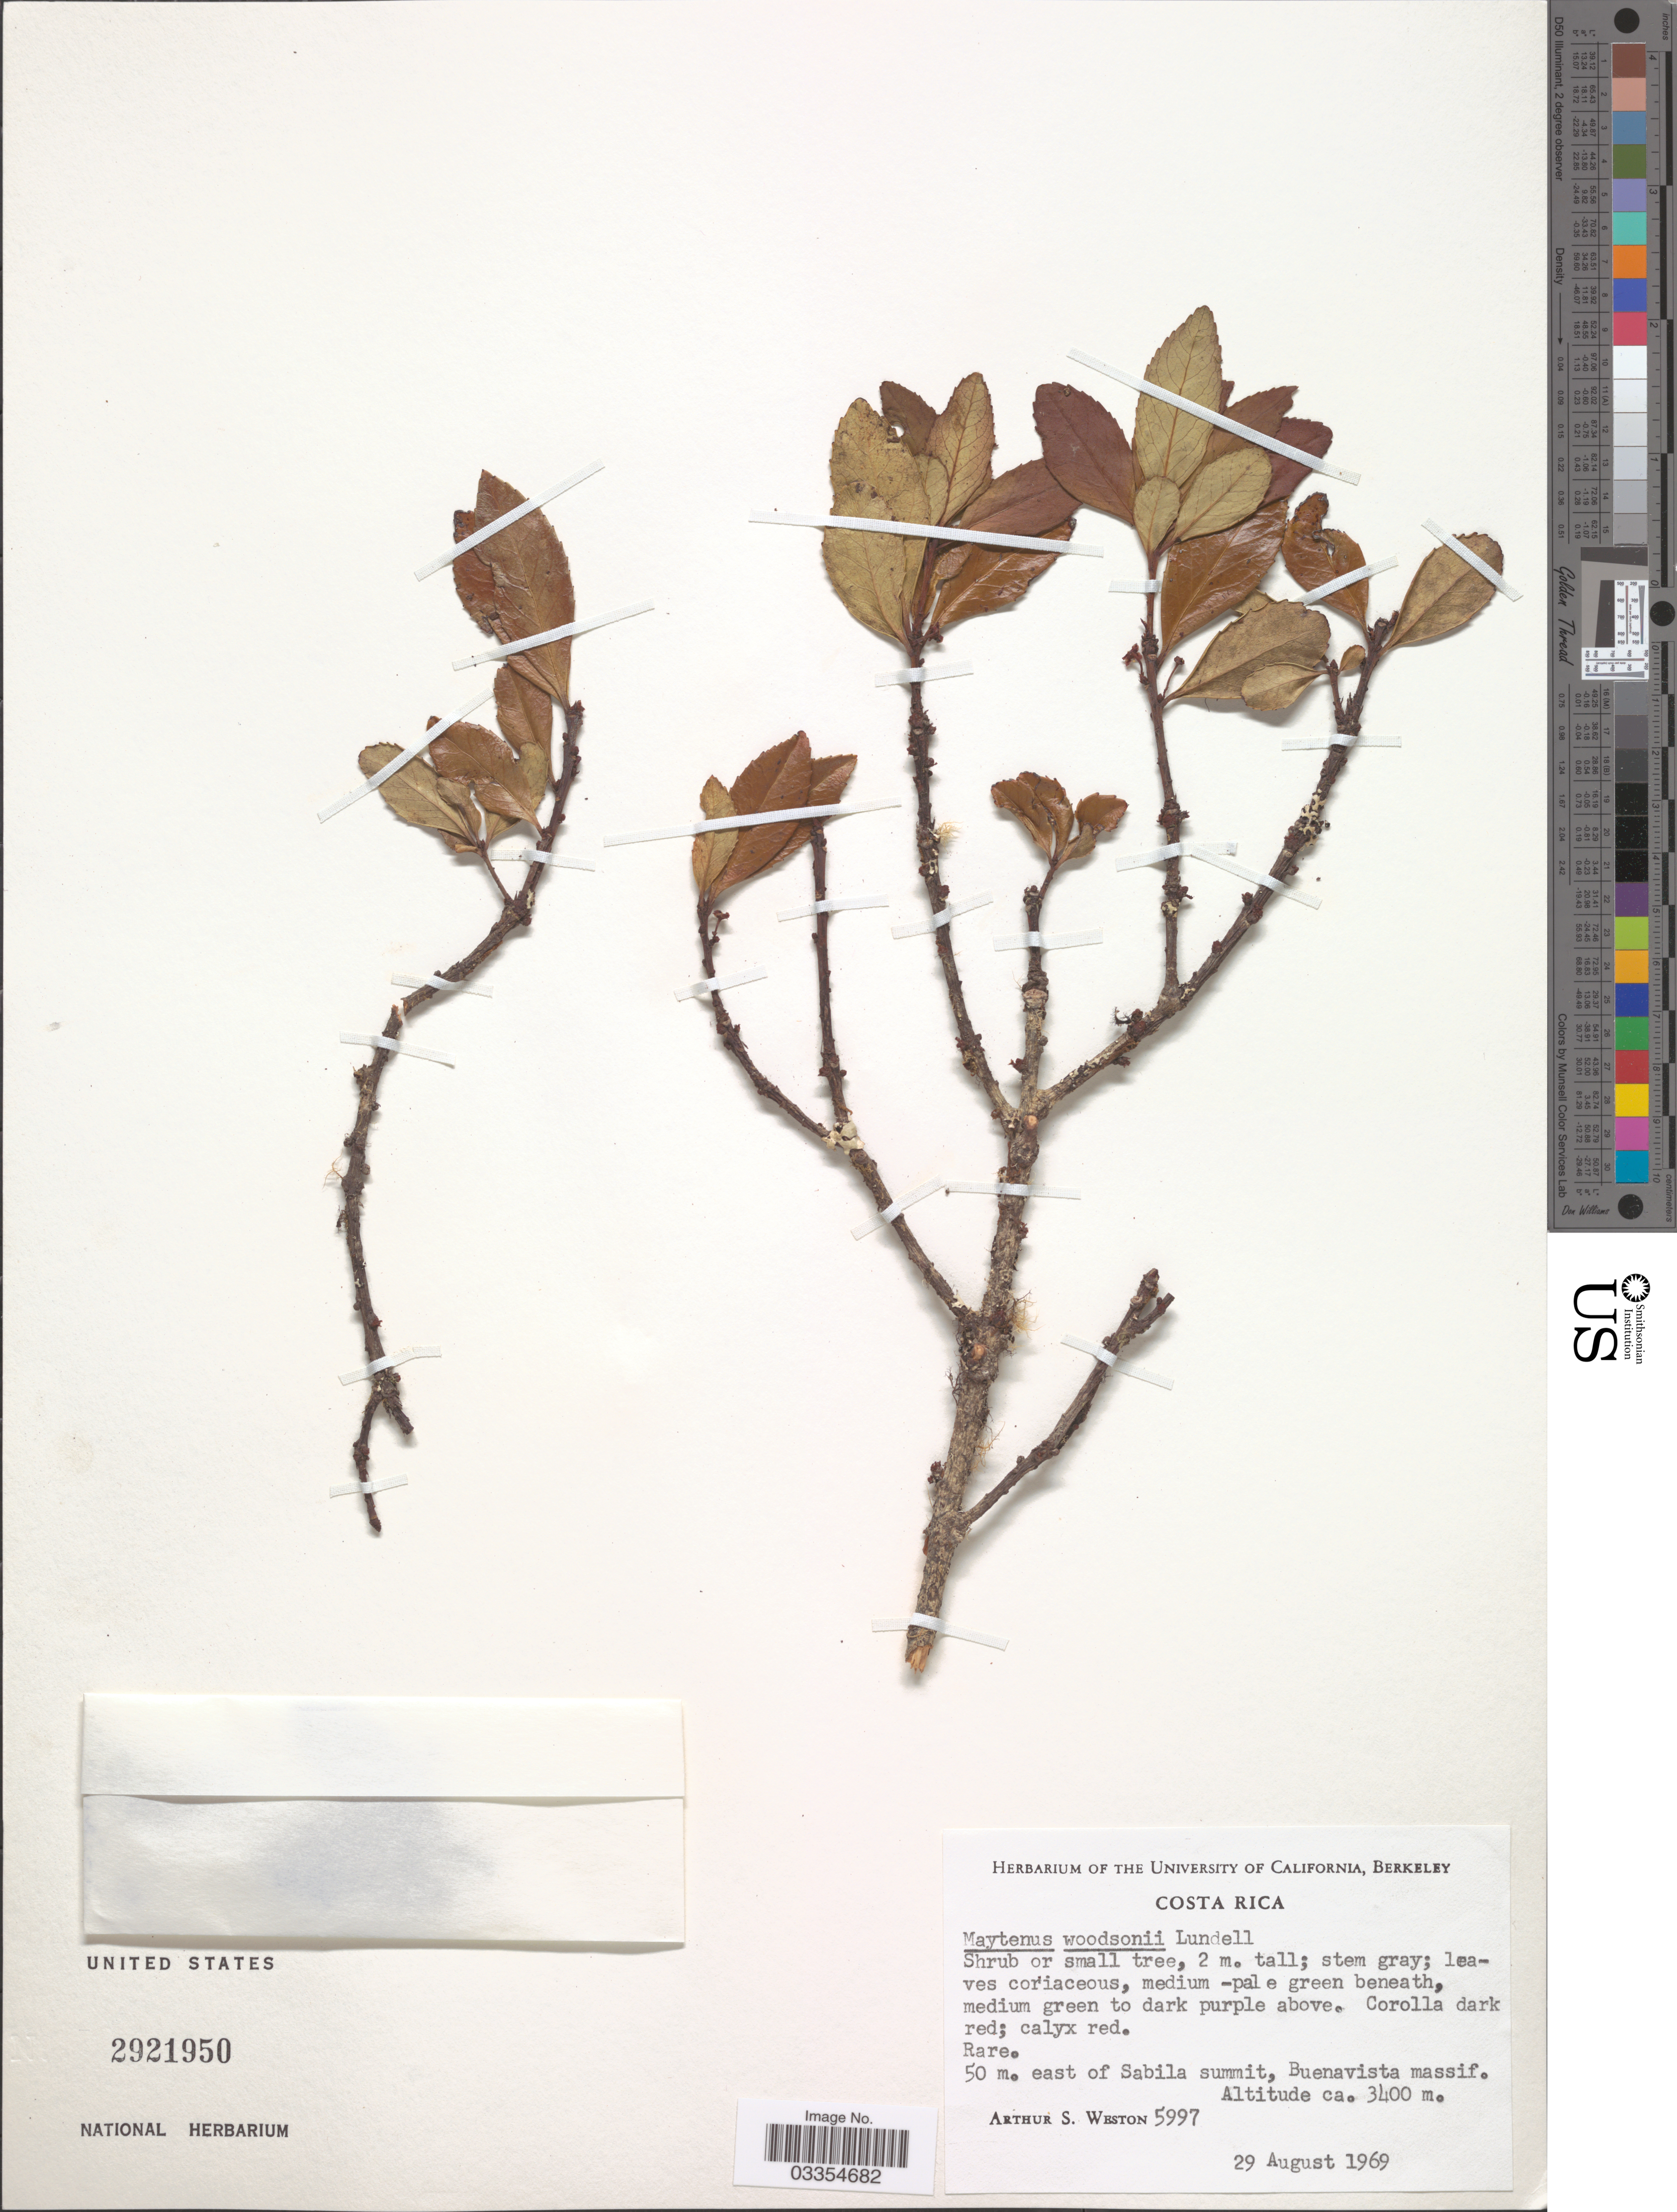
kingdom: Plantae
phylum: Tracheophyta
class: Magnoliopsida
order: Celastrales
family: Celastraceae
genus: Maytenus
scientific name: Maytenus woodsonii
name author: Lundell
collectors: A. Weston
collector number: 5997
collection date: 1969-08-29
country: Costa Rica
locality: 50 m. east of Sabila summit, Buenavista massif.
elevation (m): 3400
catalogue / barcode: US 2921950